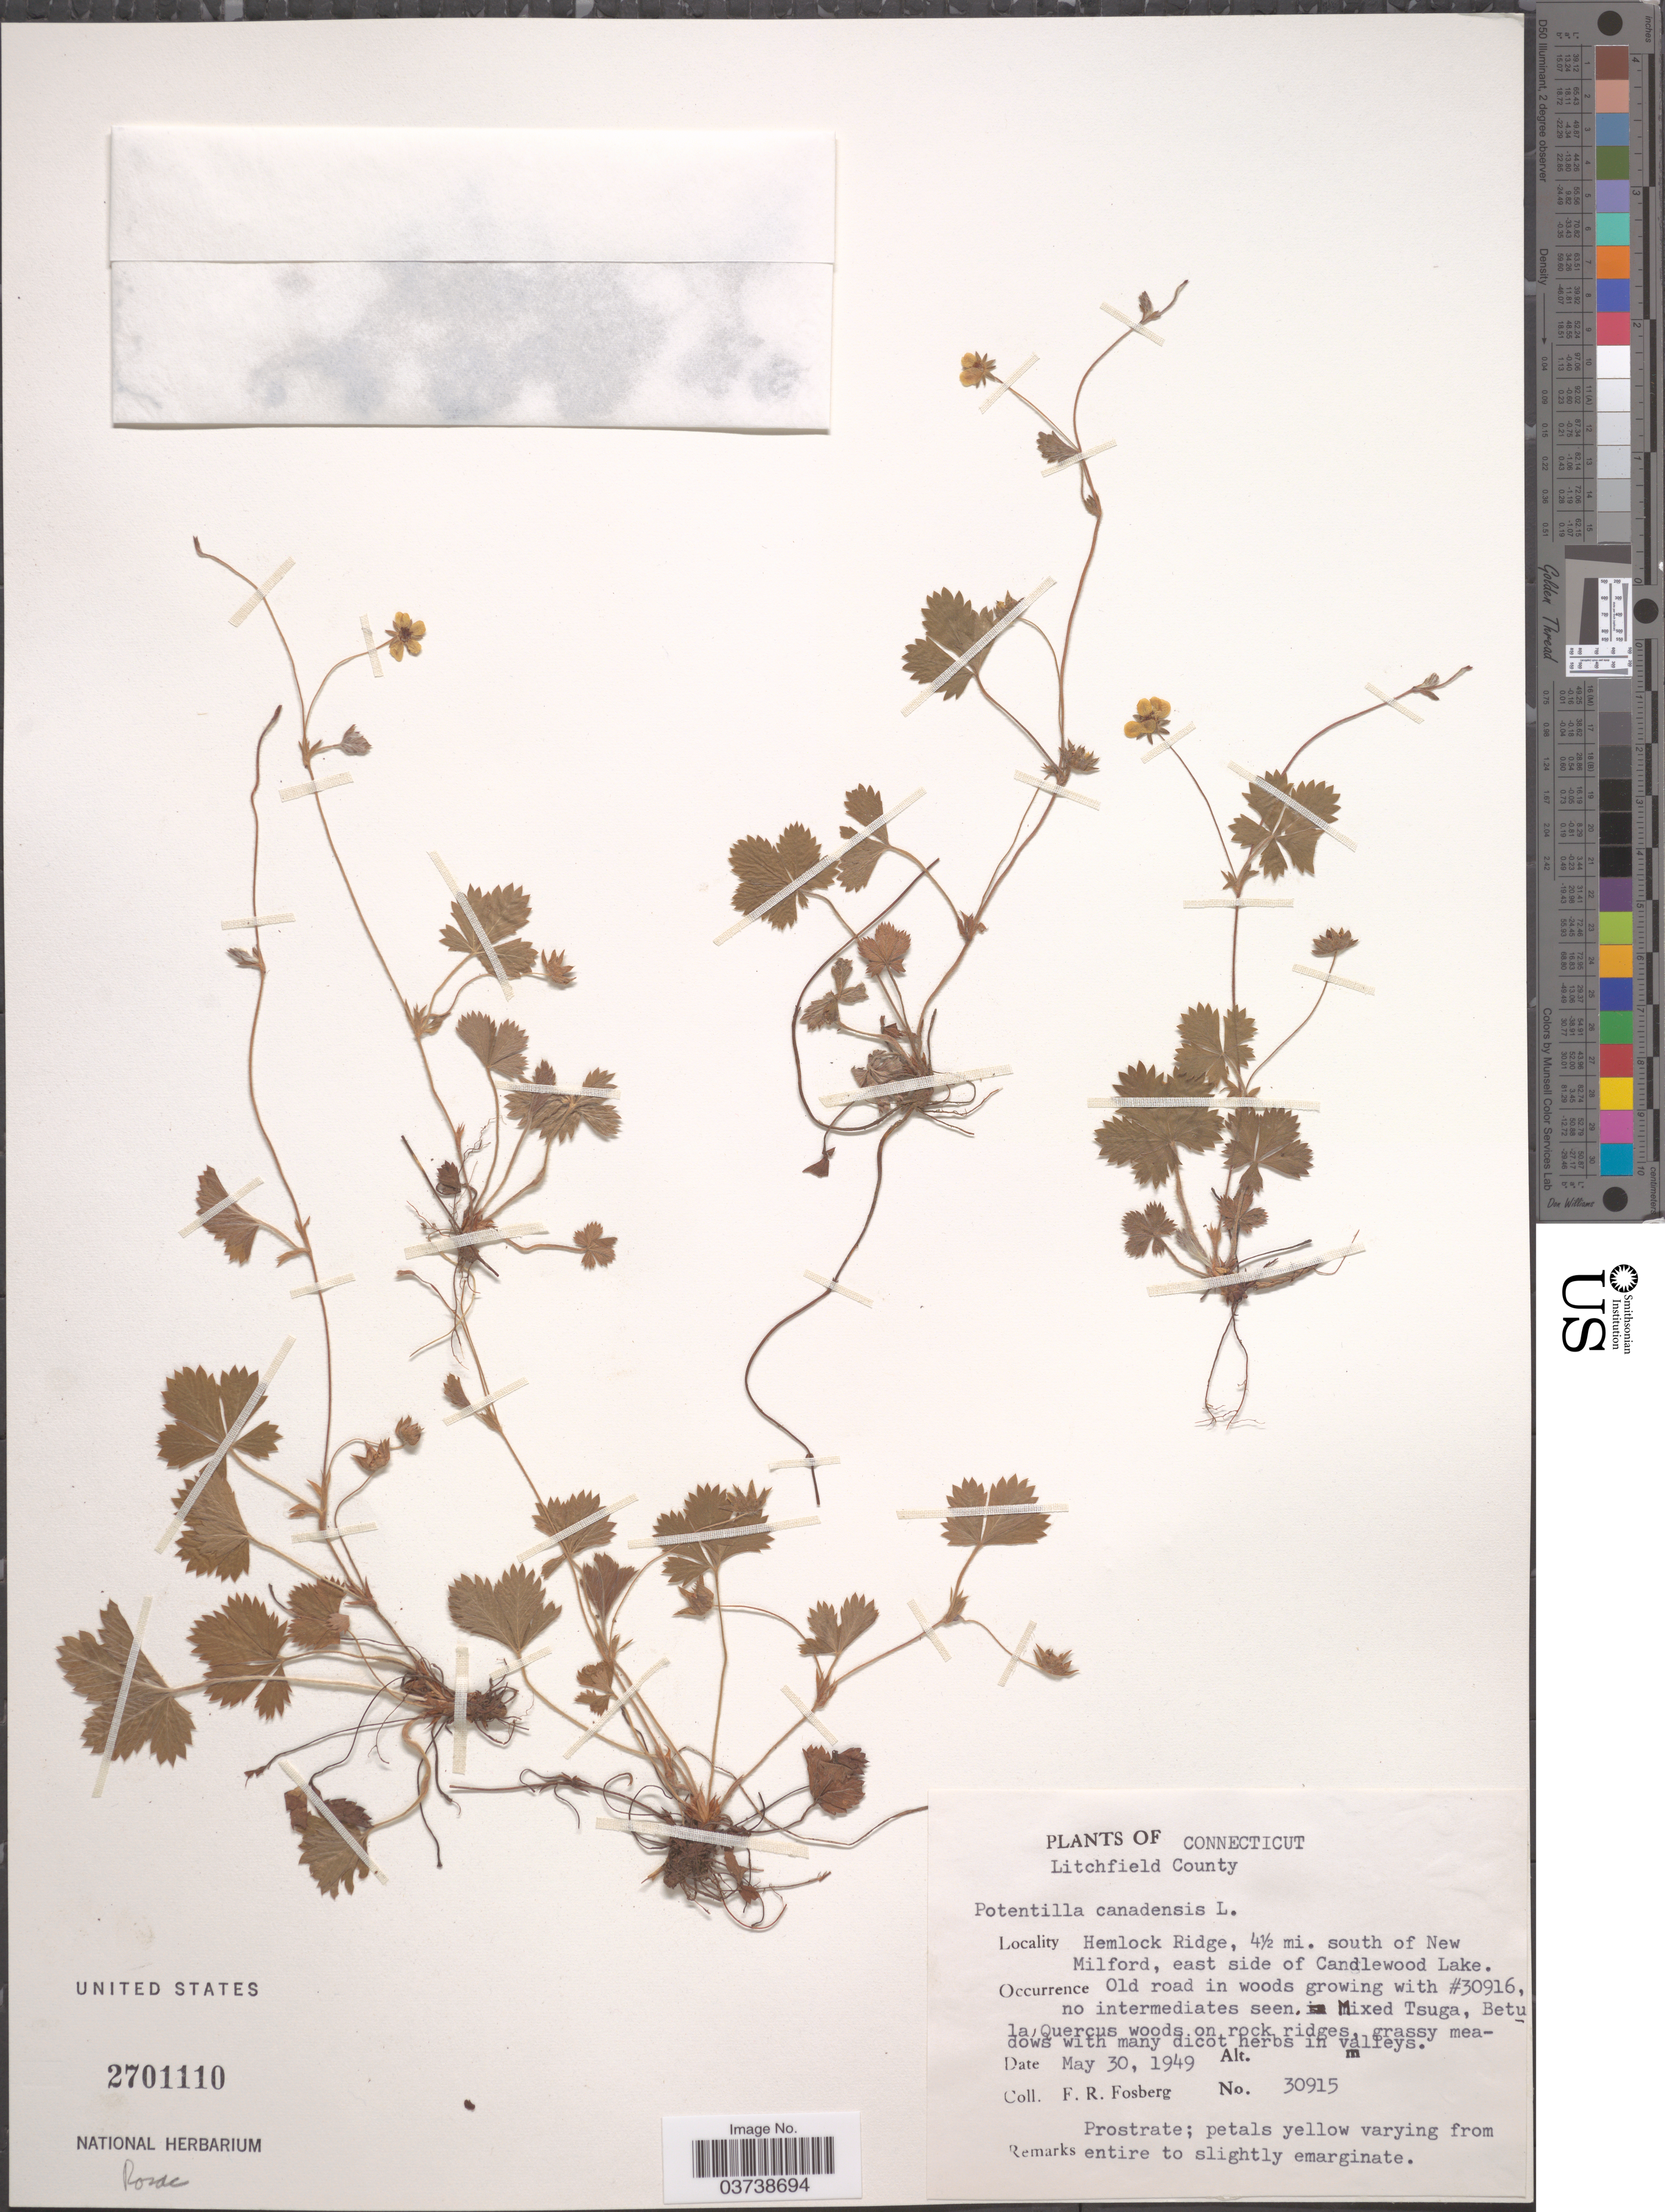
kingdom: Plantae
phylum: Tracheophyta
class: Magnoliopsida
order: Rosales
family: Rosaceae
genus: Potentilla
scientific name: Potentilla canadensis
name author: L.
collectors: F. R. Fosberg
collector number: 30915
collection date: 1949-05-30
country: United States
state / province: Connecticut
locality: Litchfield County. Hemlock Ridge, 4½ mi. south of New Milford, east side of Candlewood Lake. Old road in woods.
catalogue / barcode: US 2701110